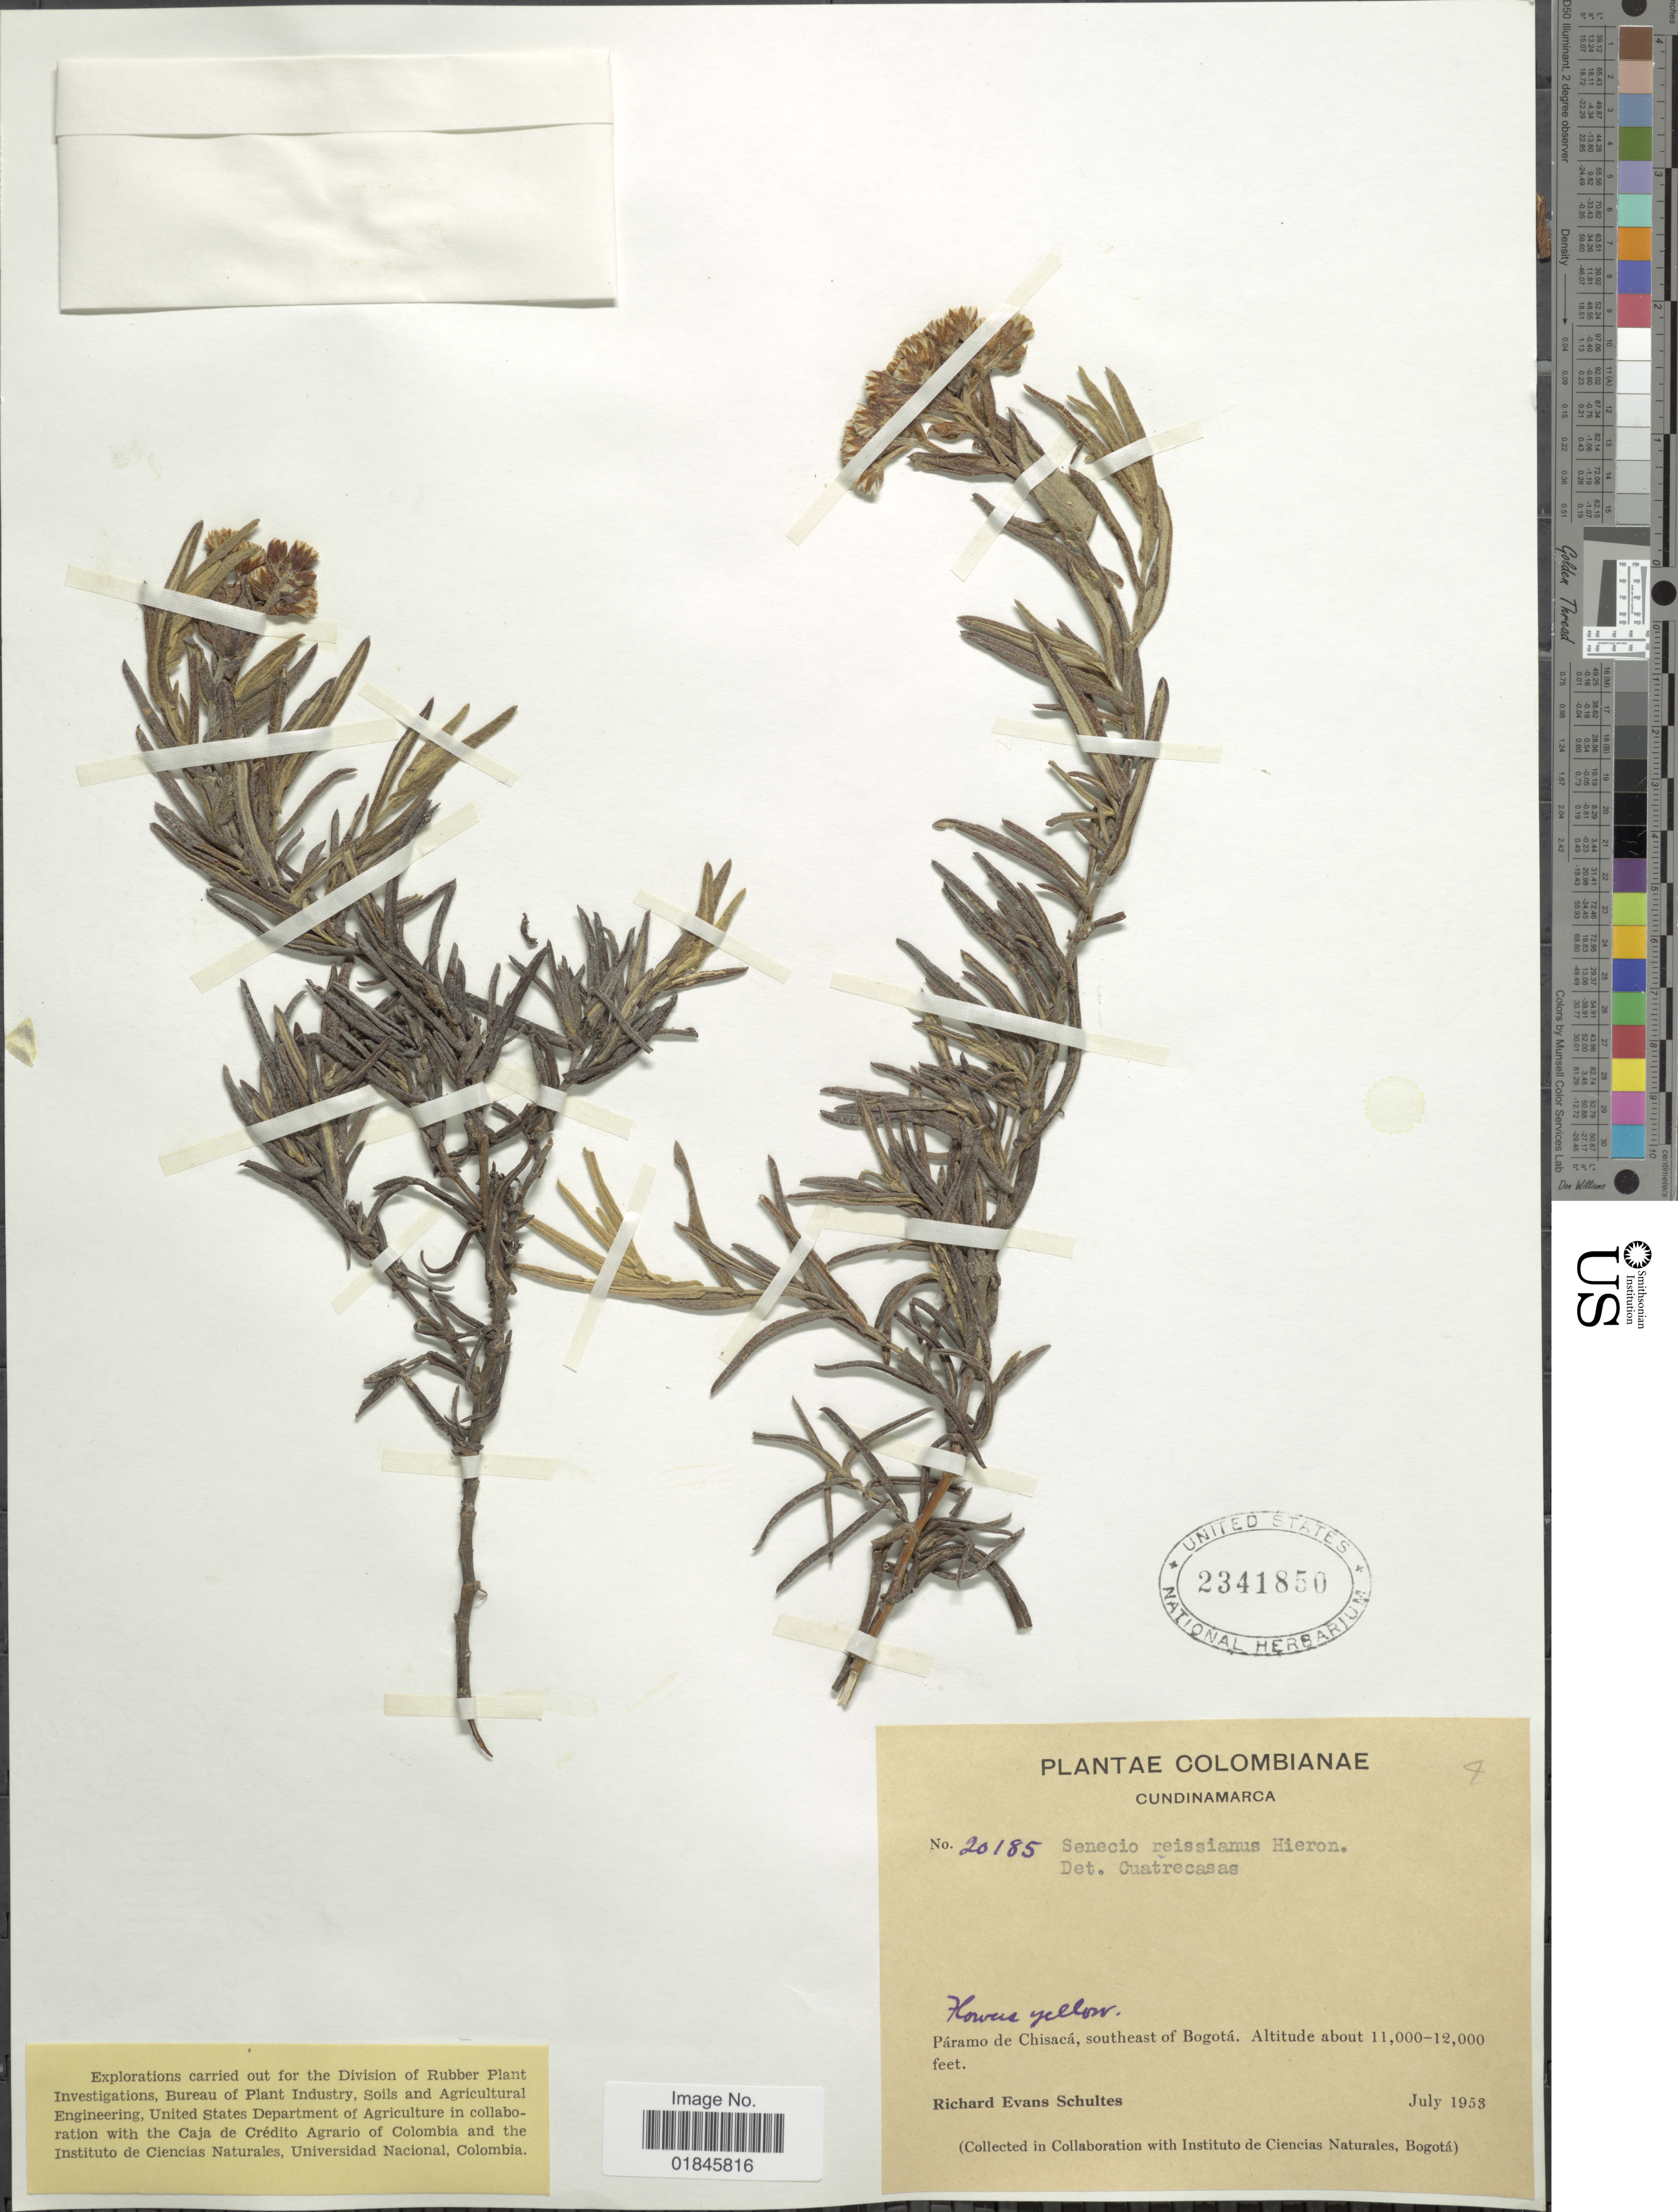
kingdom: Plantae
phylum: Tracheophyta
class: Magnoliopsida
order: Asterales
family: Asteraceae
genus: Pentacalia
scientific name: Pentacalia reissiana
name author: (Hieron.) Cuatrec.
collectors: R. E. Schultes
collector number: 20185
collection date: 1953-07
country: Colombia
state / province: Cundinamarca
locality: Páramo de Chisacá, southeast of Bogotá.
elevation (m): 3353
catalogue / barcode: US 2341850